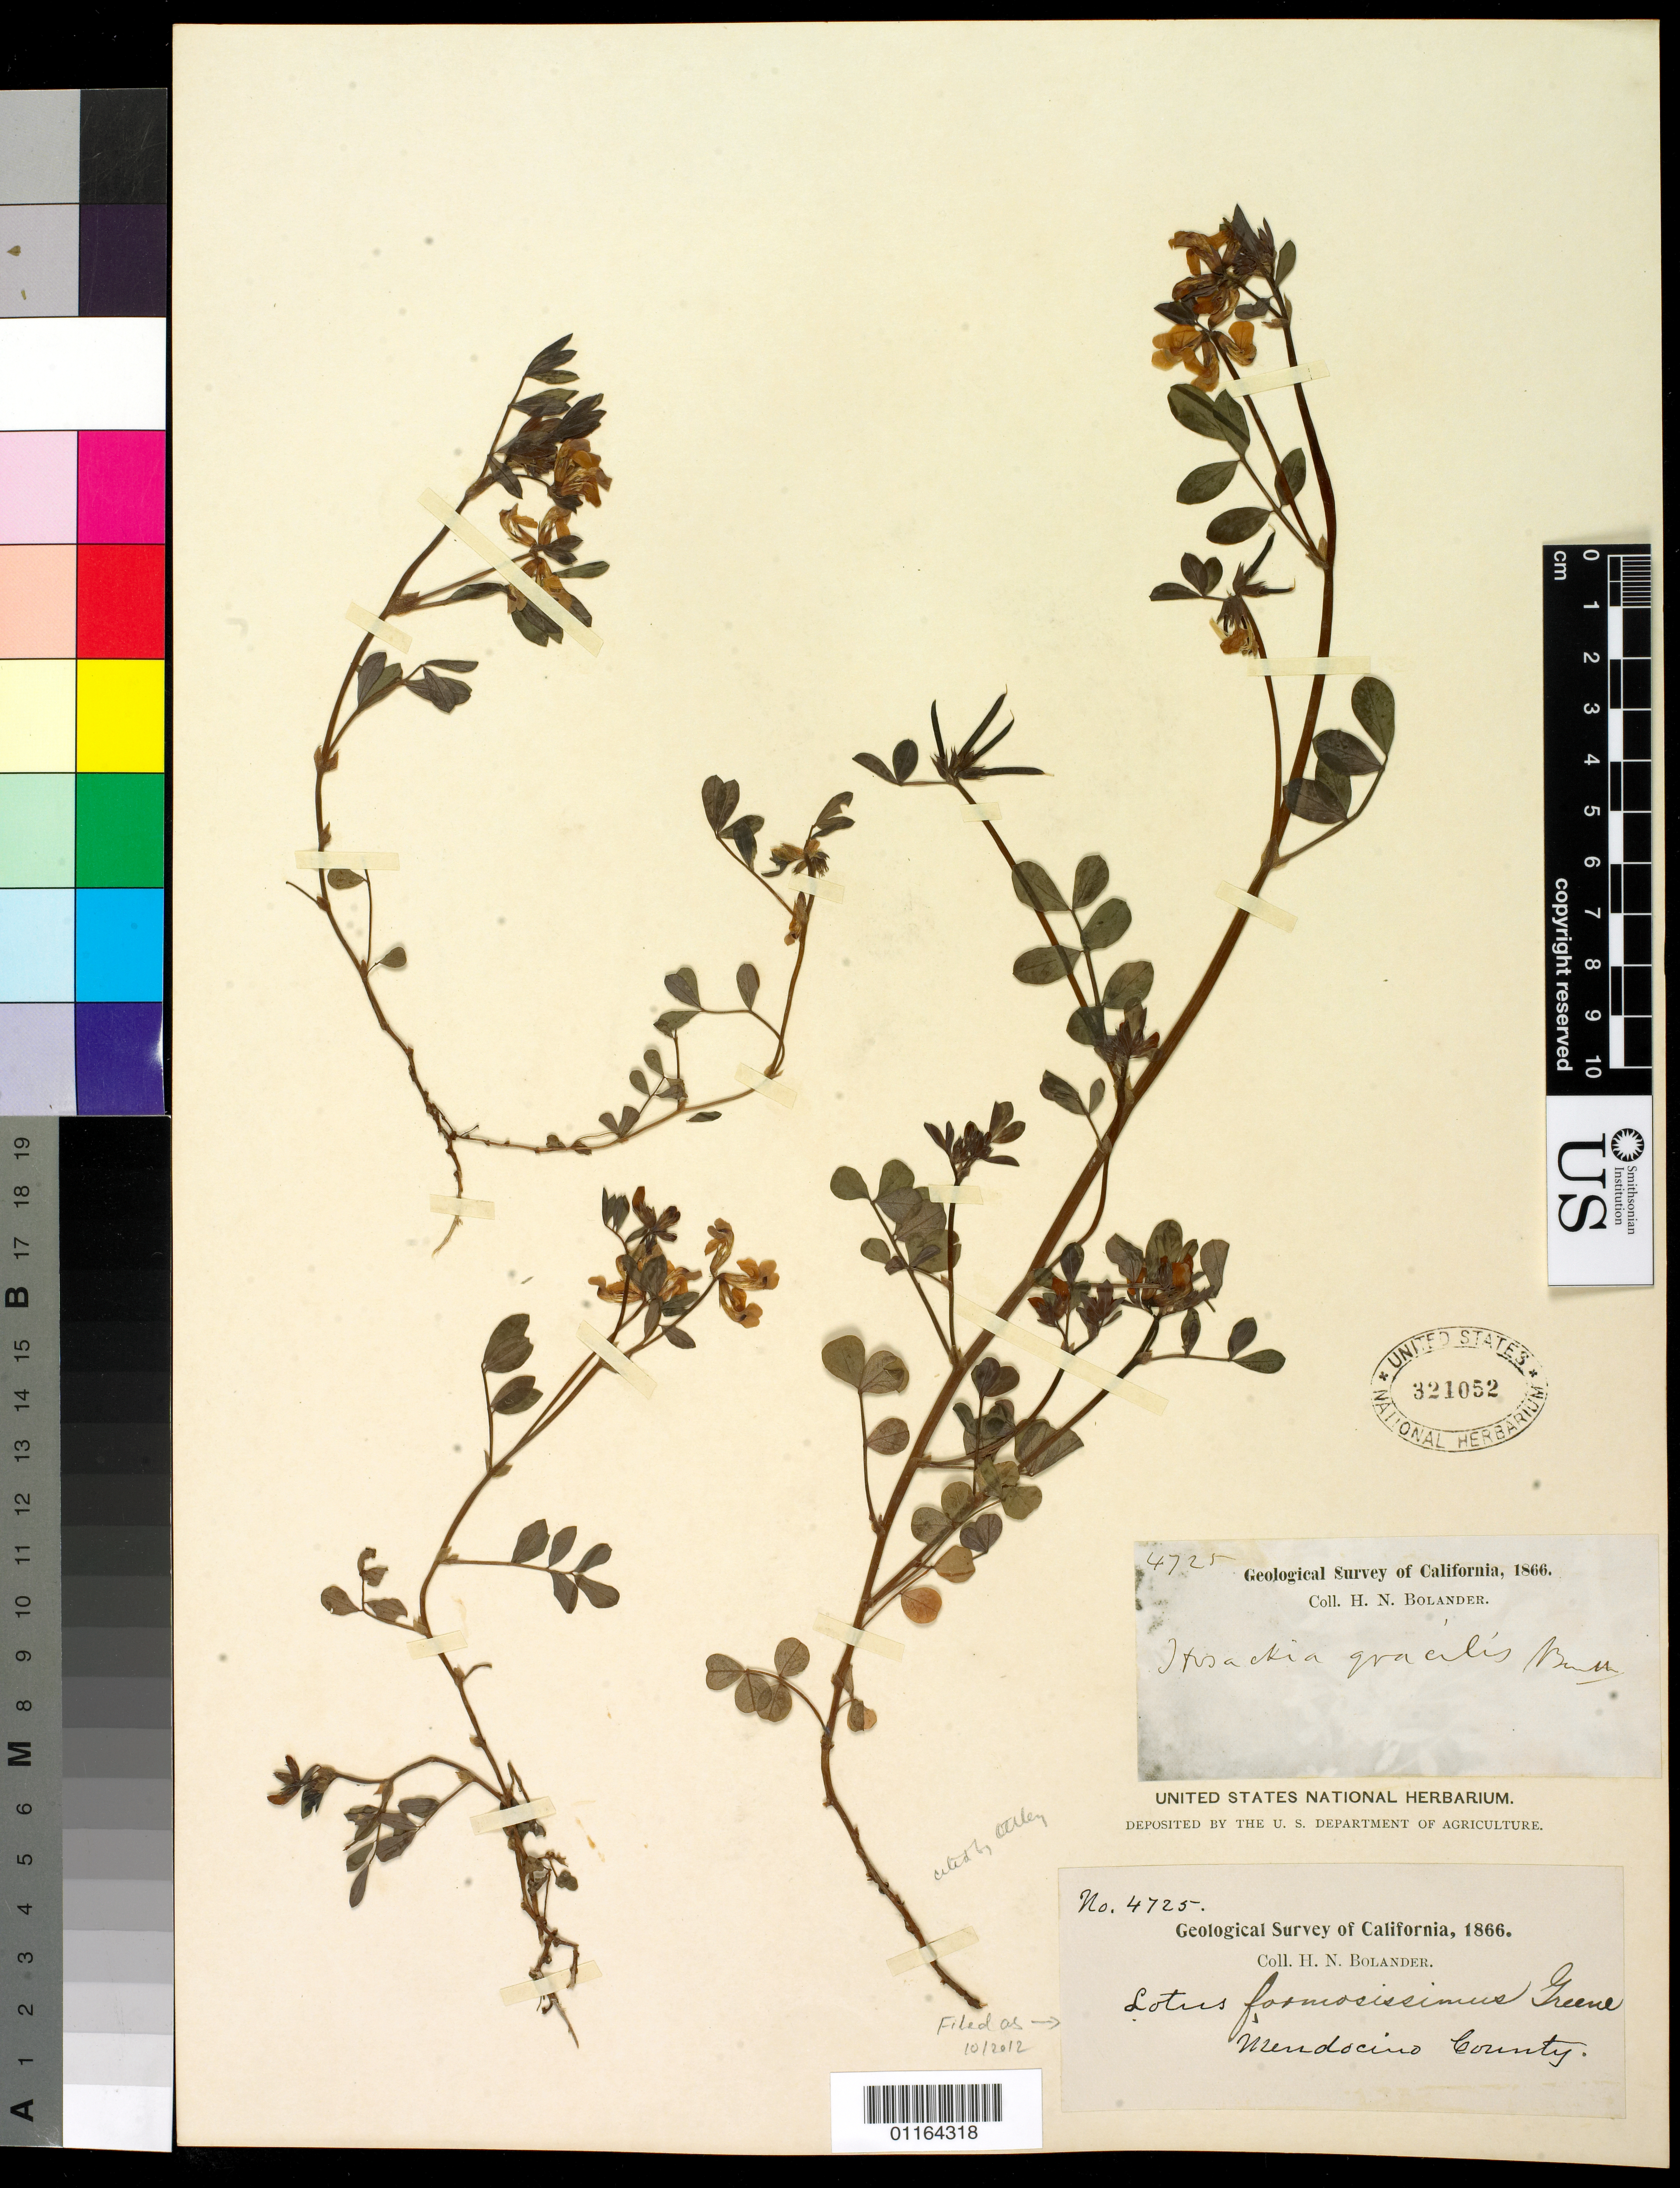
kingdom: Plantae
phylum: Tracheophyta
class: Magnoliopsida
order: Fabales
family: Fabaceae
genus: Hosackia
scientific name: Hosackia gracilis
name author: Benth.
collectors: H. Bolander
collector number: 4725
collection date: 1866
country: United States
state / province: California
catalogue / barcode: US 321052